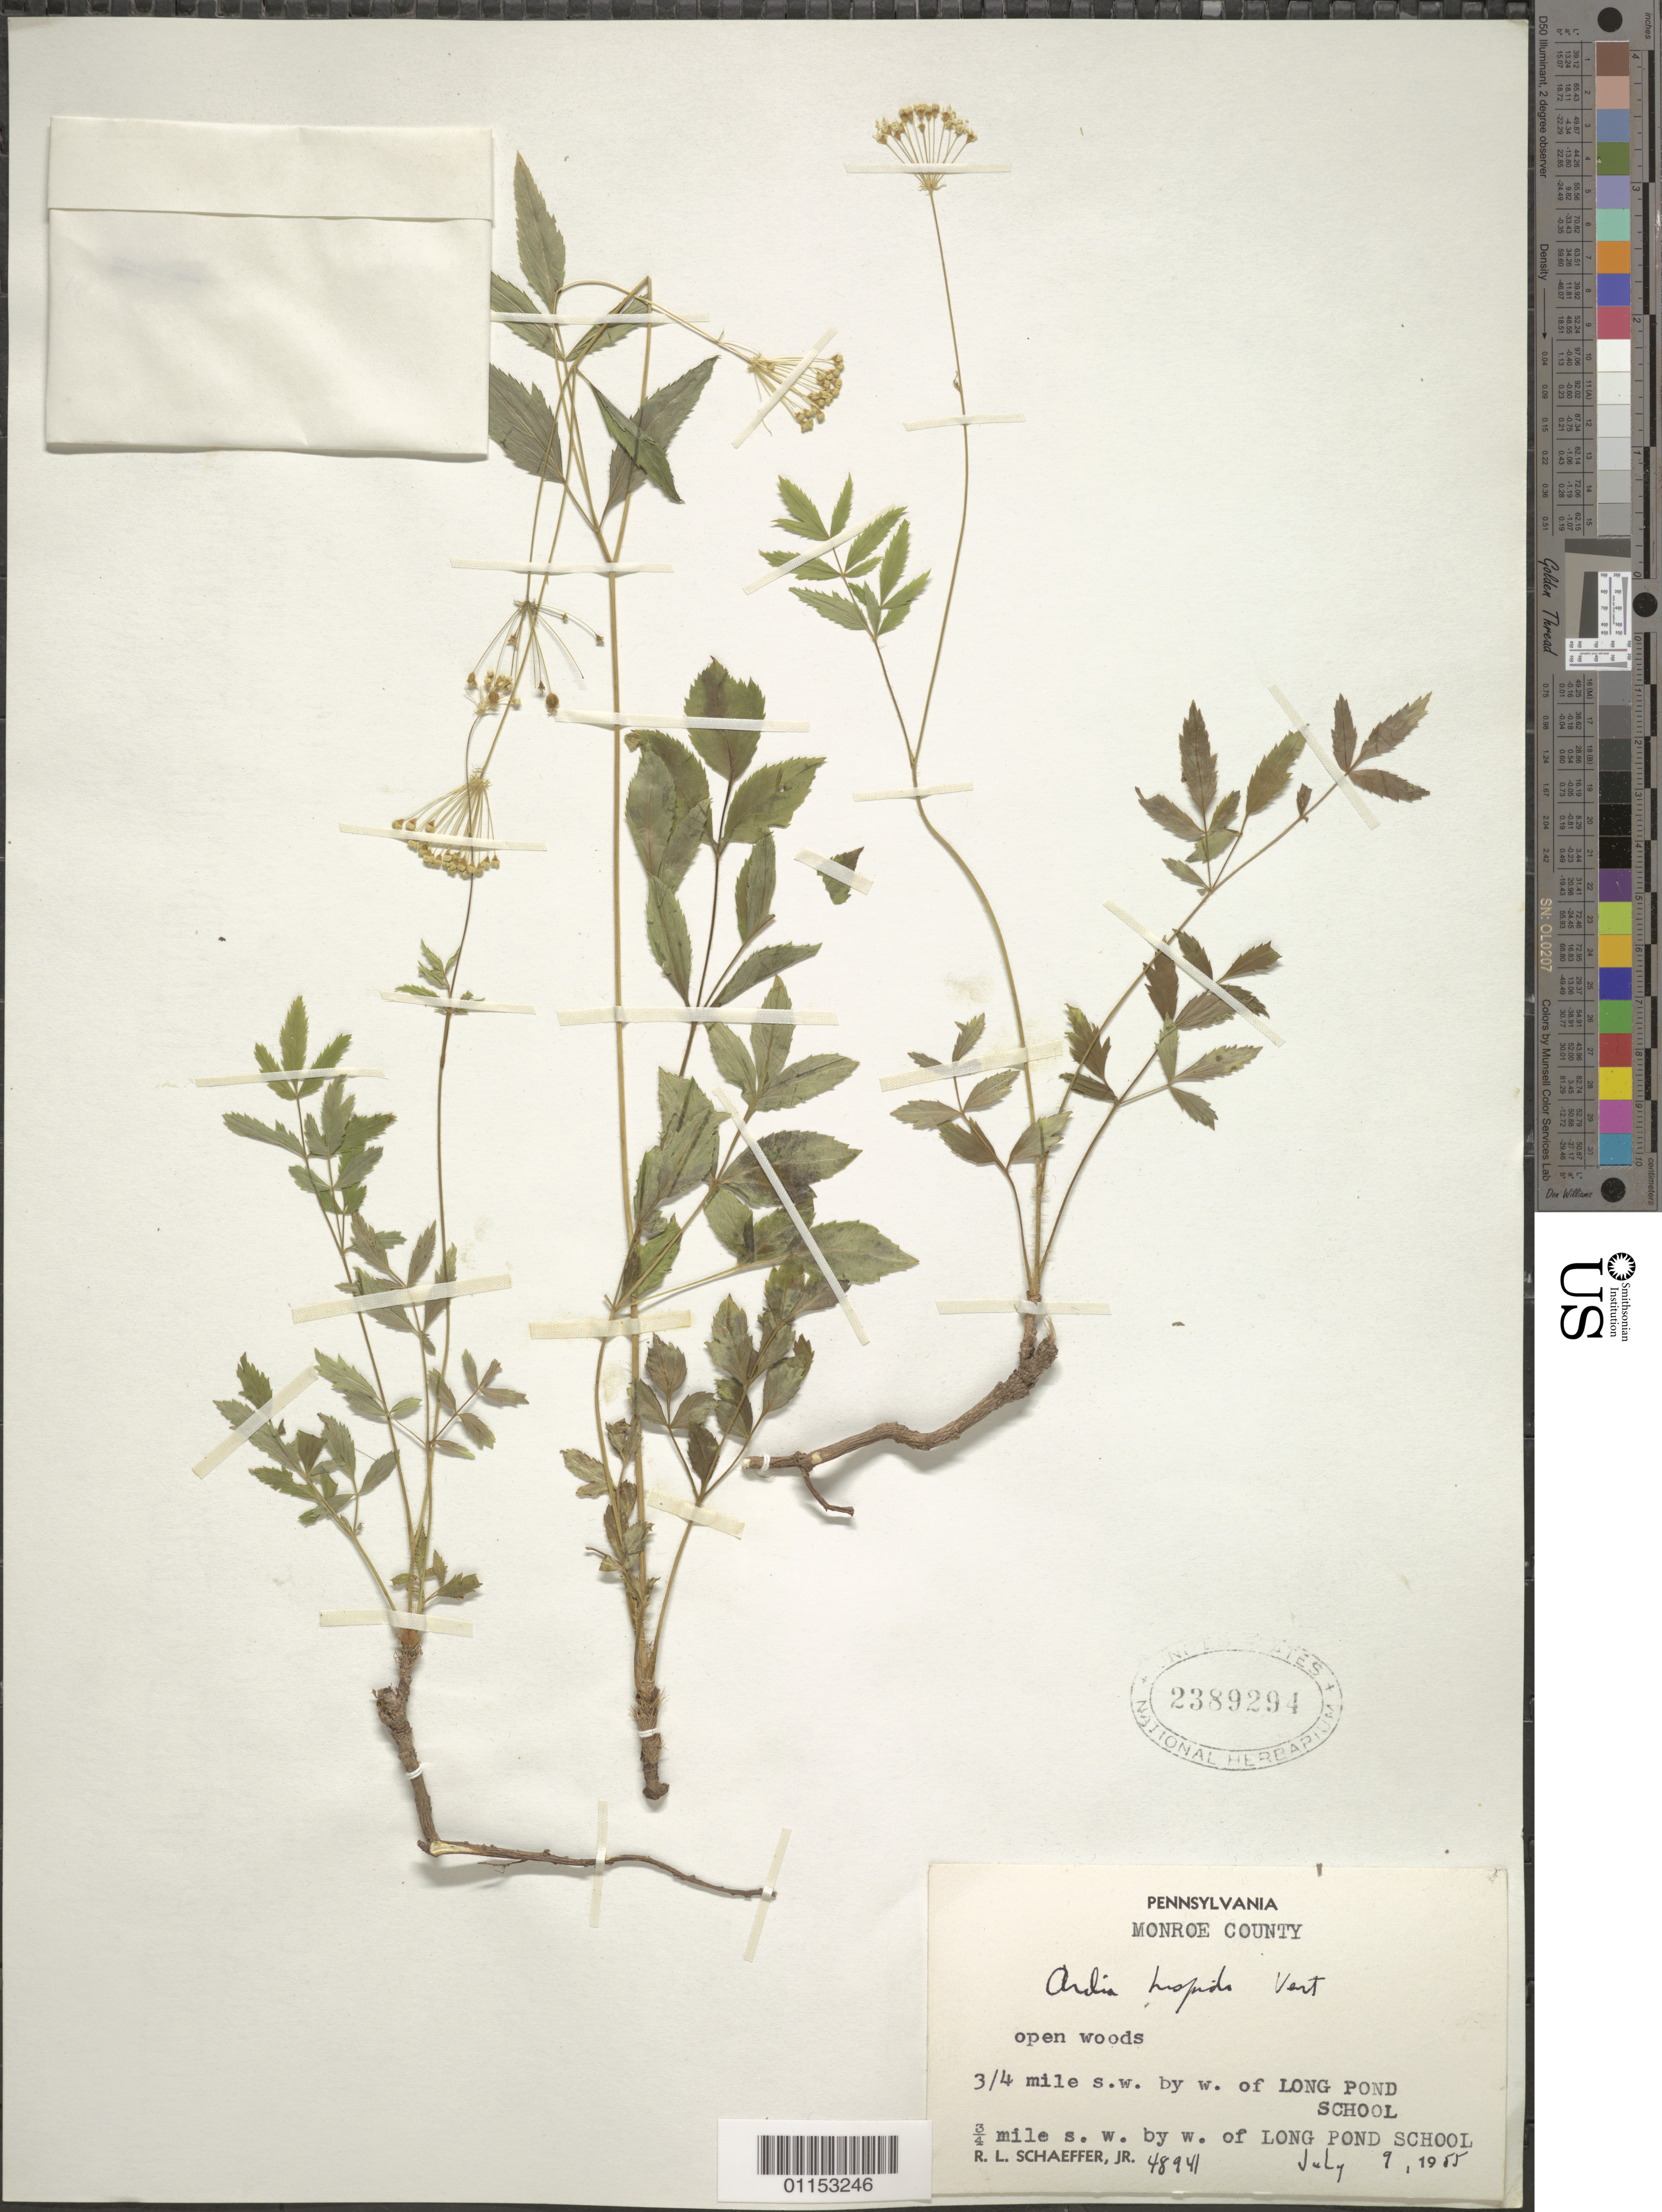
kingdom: Plantae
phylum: Tracheophyta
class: Magnoliopsida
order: Apiales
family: Araliaceae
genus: Aralia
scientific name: Aralia hispida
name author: Vent.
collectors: R. L. Schaeffer Jr.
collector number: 48941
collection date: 1955-07-09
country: United States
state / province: Pennsylvania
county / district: Monroe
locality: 3/4 mi SW by W of Long Pond School.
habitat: Open woods.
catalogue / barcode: US 2389294